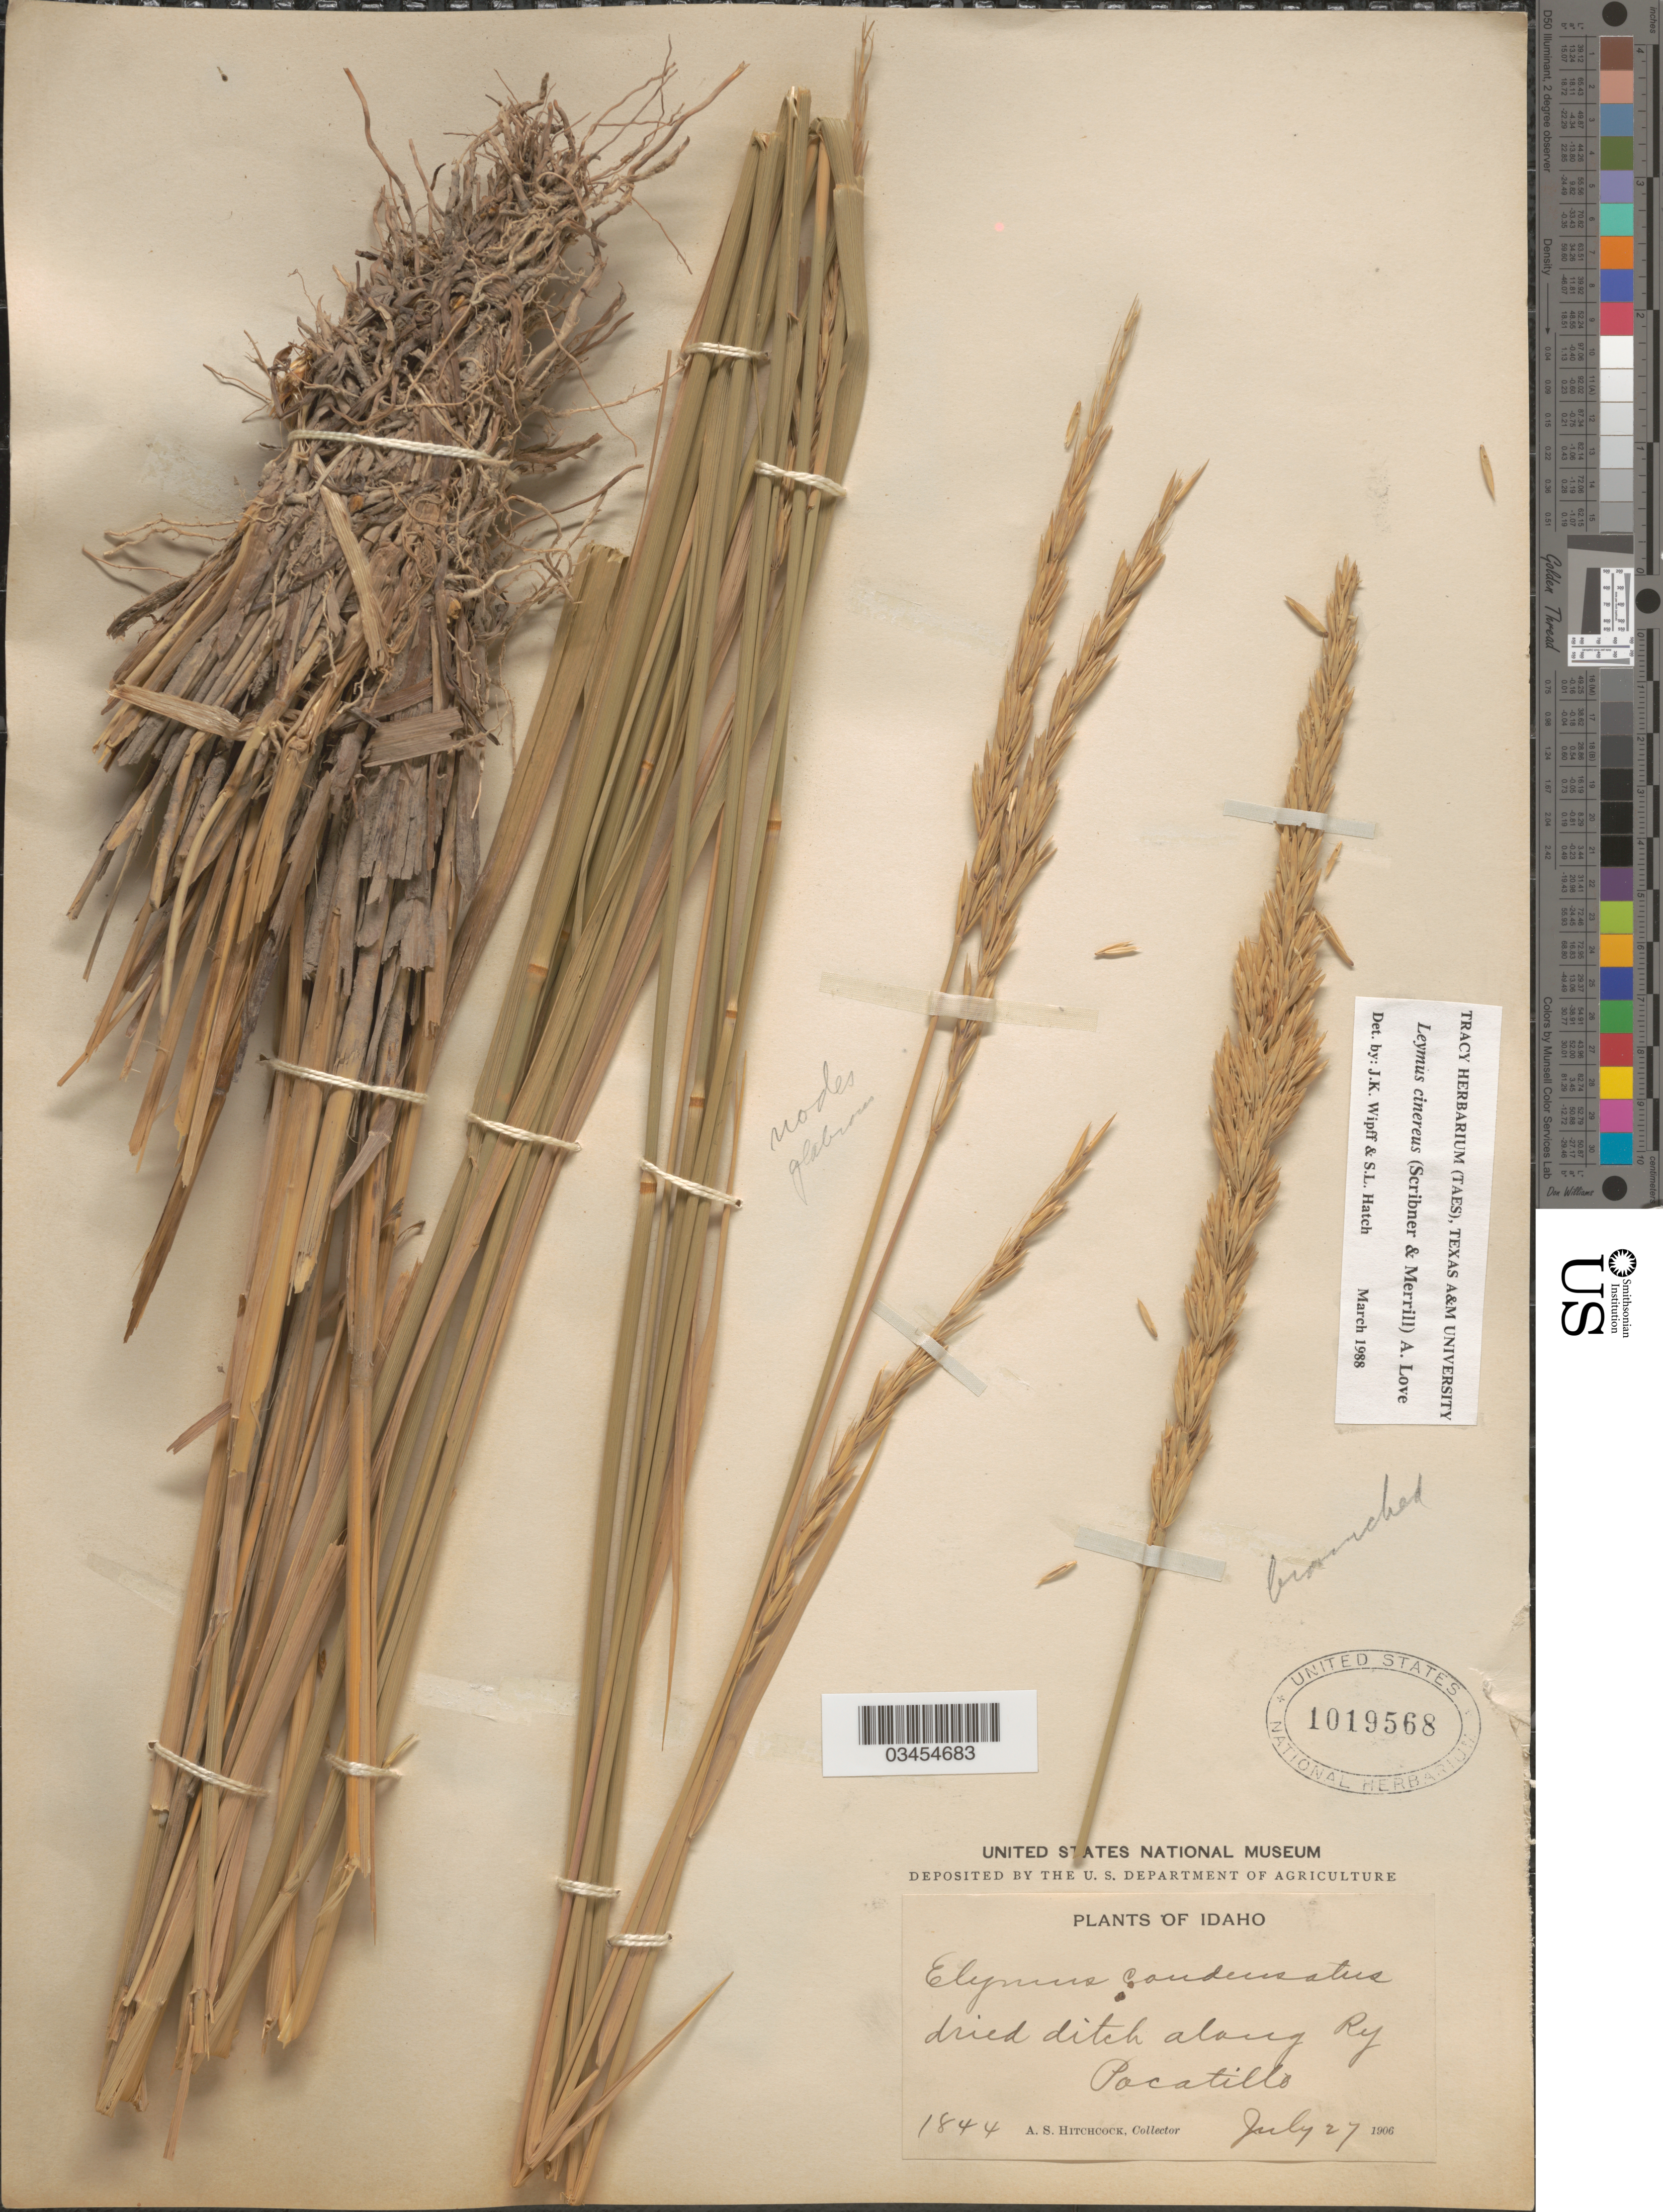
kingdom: Plantae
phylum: Tracheophyta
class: Liliopsida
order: Poales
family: Poaceae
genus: Leymus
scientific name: Leymus cinereus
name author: (Scribn. & Merr.) Á. Löve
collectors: A. S. Hitchcock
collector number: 1844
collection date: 1906-07-27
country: United States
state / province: Idaho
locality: Dried ditch along Ry Pocatillo.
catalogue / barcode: US 1019568